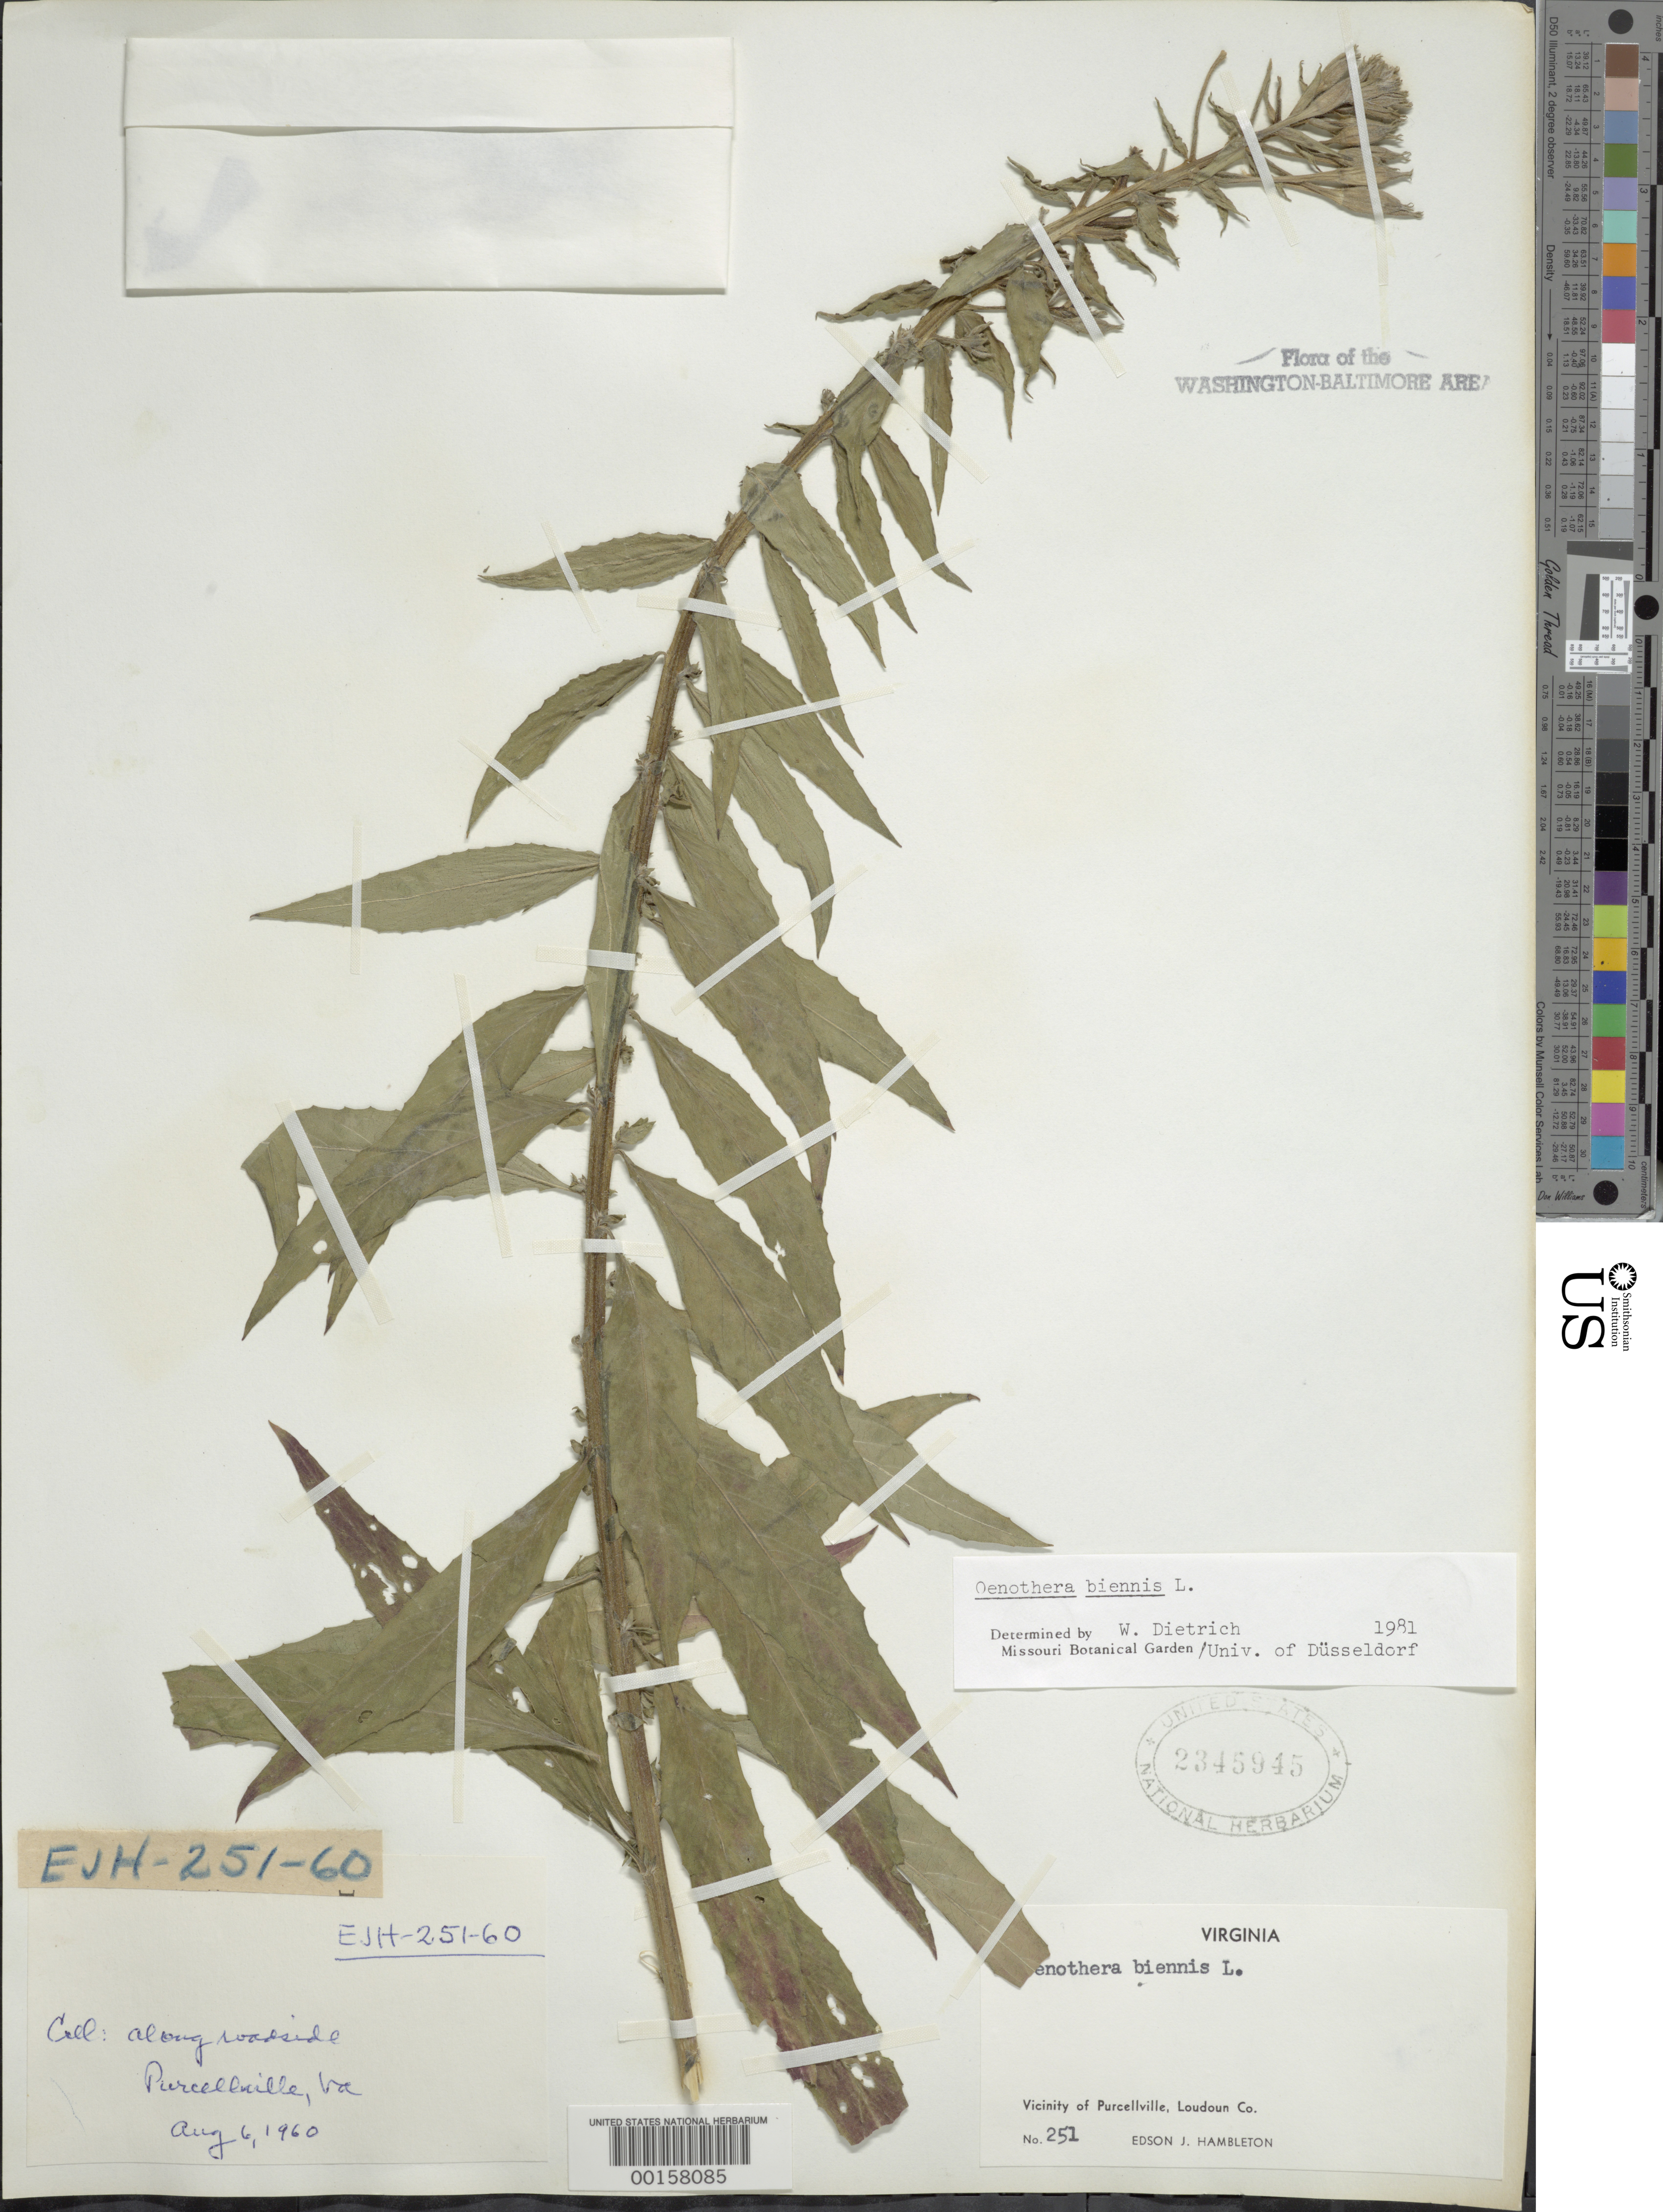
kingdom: Plantae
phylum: Tracheophyta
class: Magnoliopsida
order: Myrtales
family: Onagraceae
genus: Oenothera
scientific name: Oenothera biennis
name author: L.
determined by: Dietrich, W.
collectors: E. Hambleton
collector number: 251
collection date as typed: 06 Aug 1960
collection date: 1960-08-06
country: United States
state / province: Virginia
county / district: Loudoun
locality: Purcellville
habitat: Roadside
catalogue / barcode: US 2345945